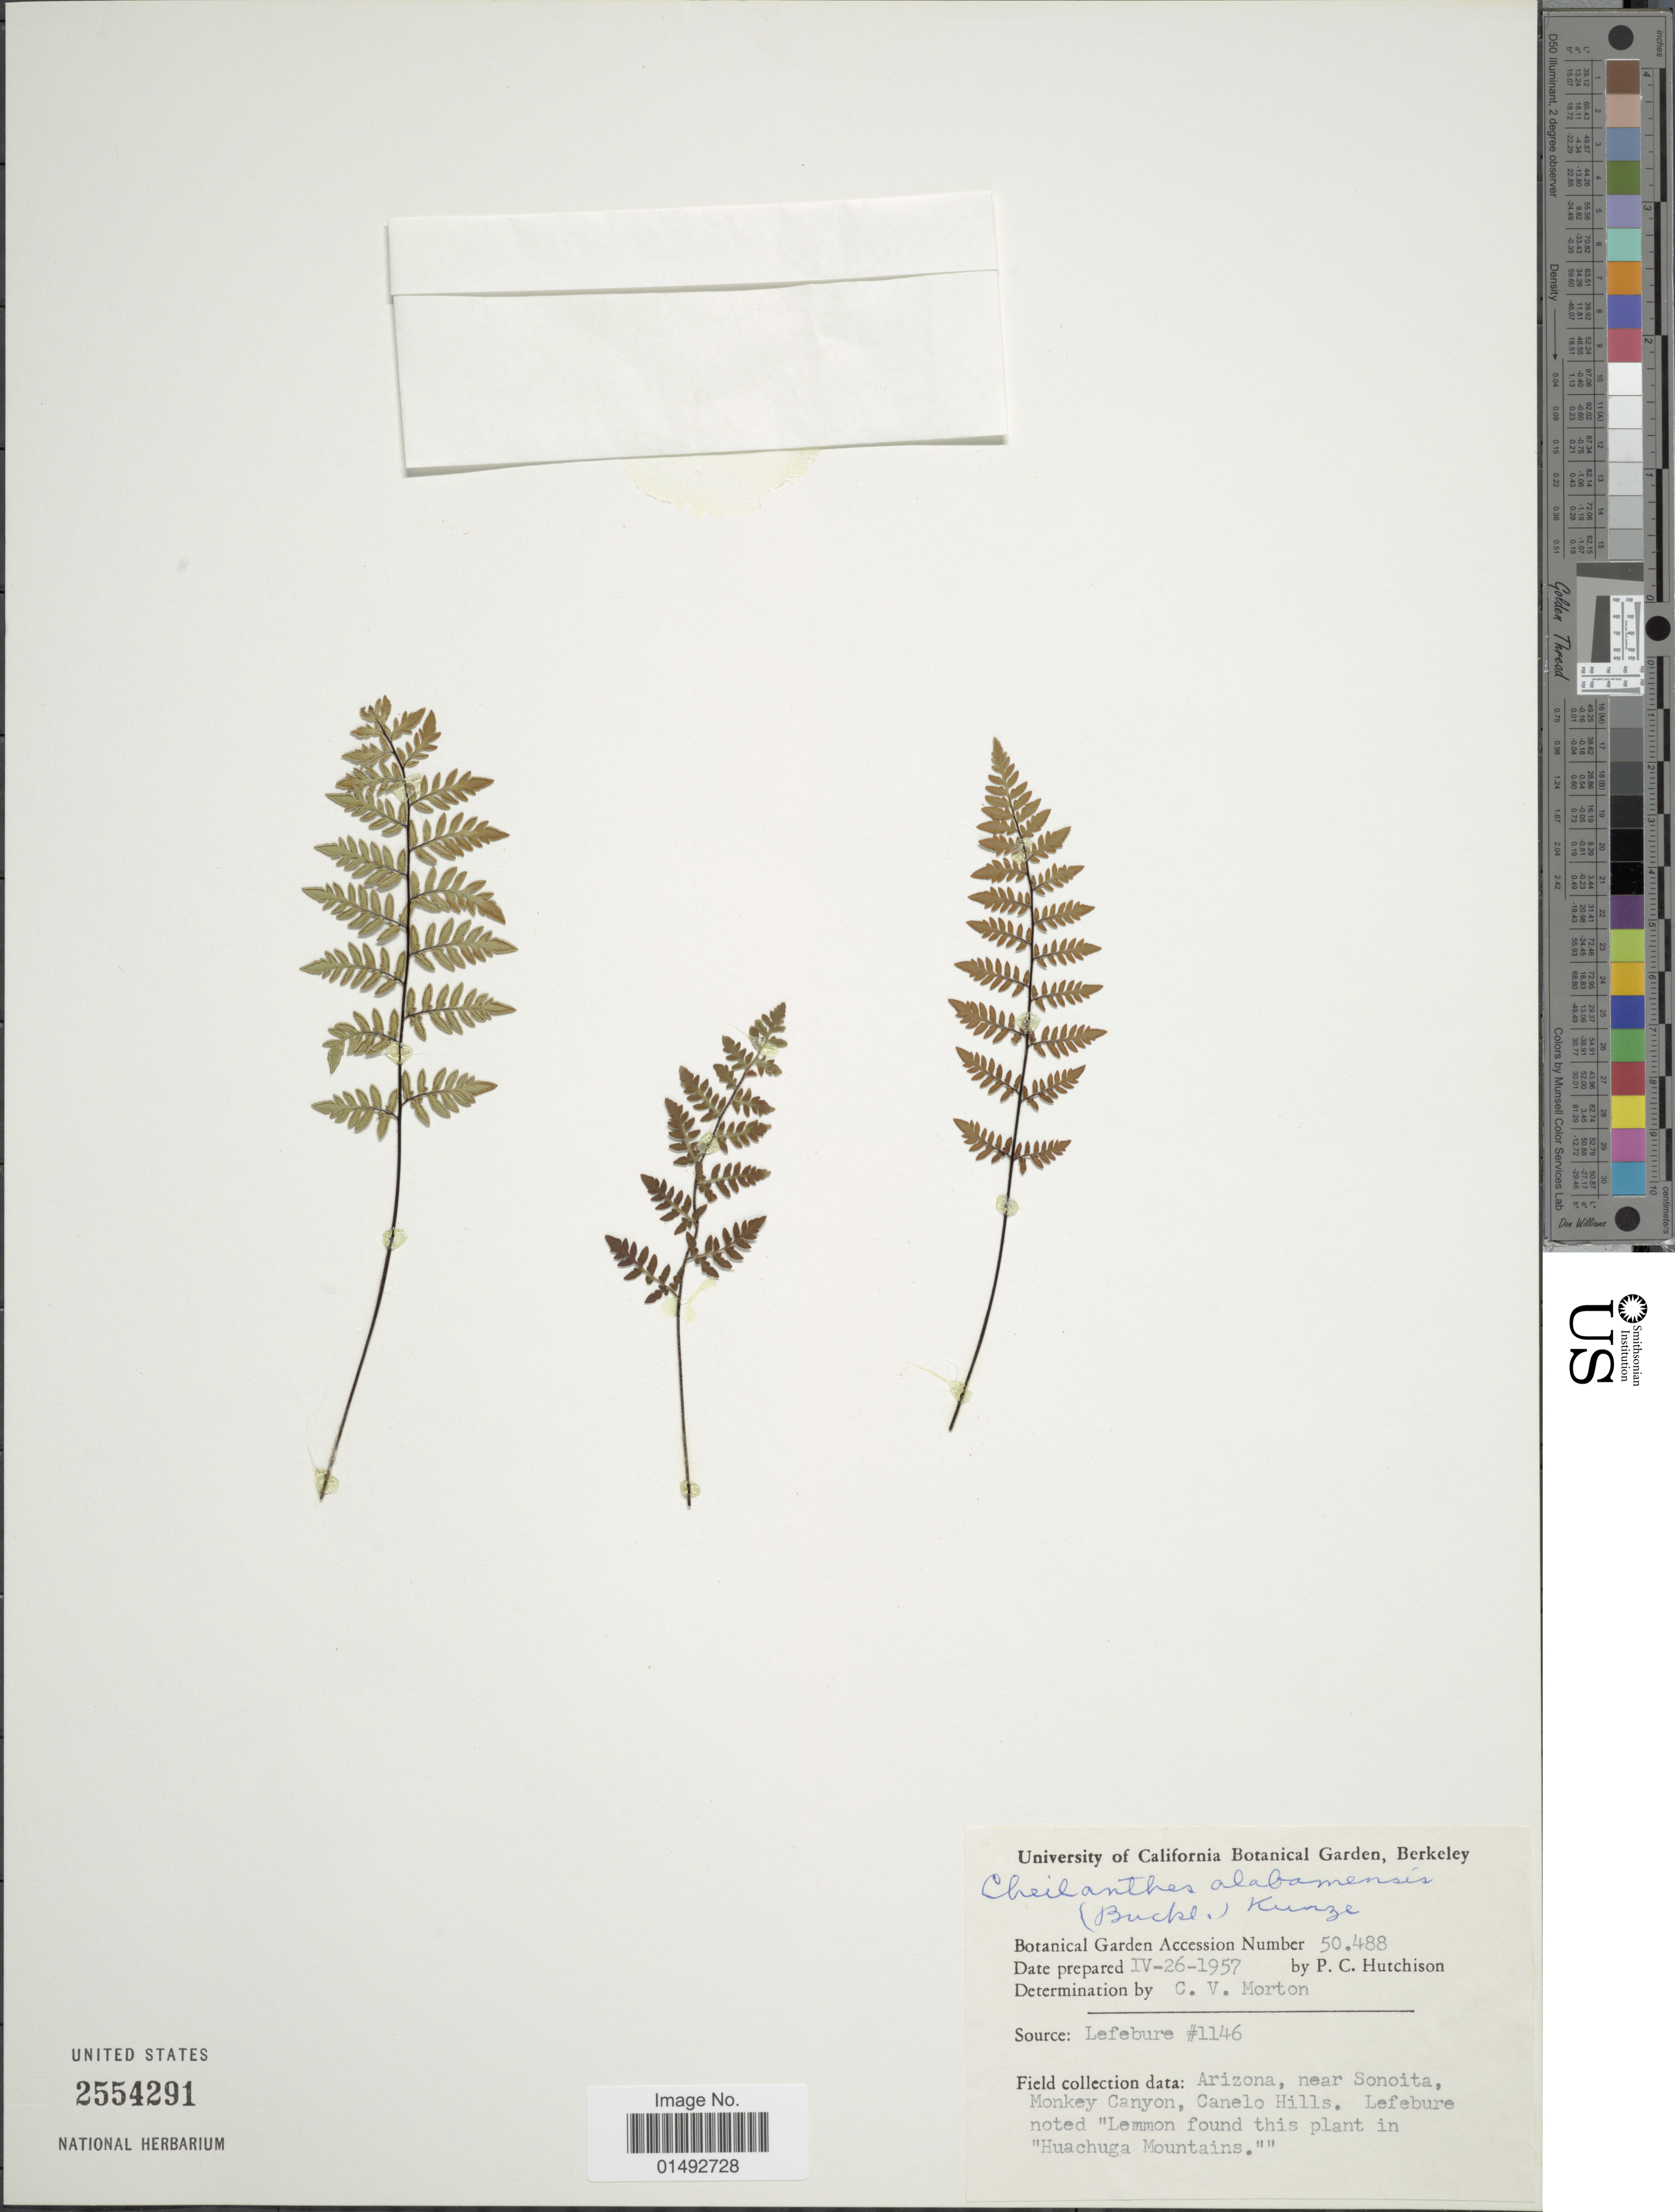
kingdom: Plantae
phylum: Tracheophyta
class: Polypodiopsida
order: Polypodiales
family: Pteridaceae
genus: Myriopteris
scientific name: Myriopteris alabamensis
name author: (Buckley) Grusz & Windham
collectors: P. C. Hutchison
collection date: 1957-04-26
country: United States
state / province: California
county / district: Alameda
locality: University Botanical Garden, Berkeley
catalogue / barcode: US 2554291